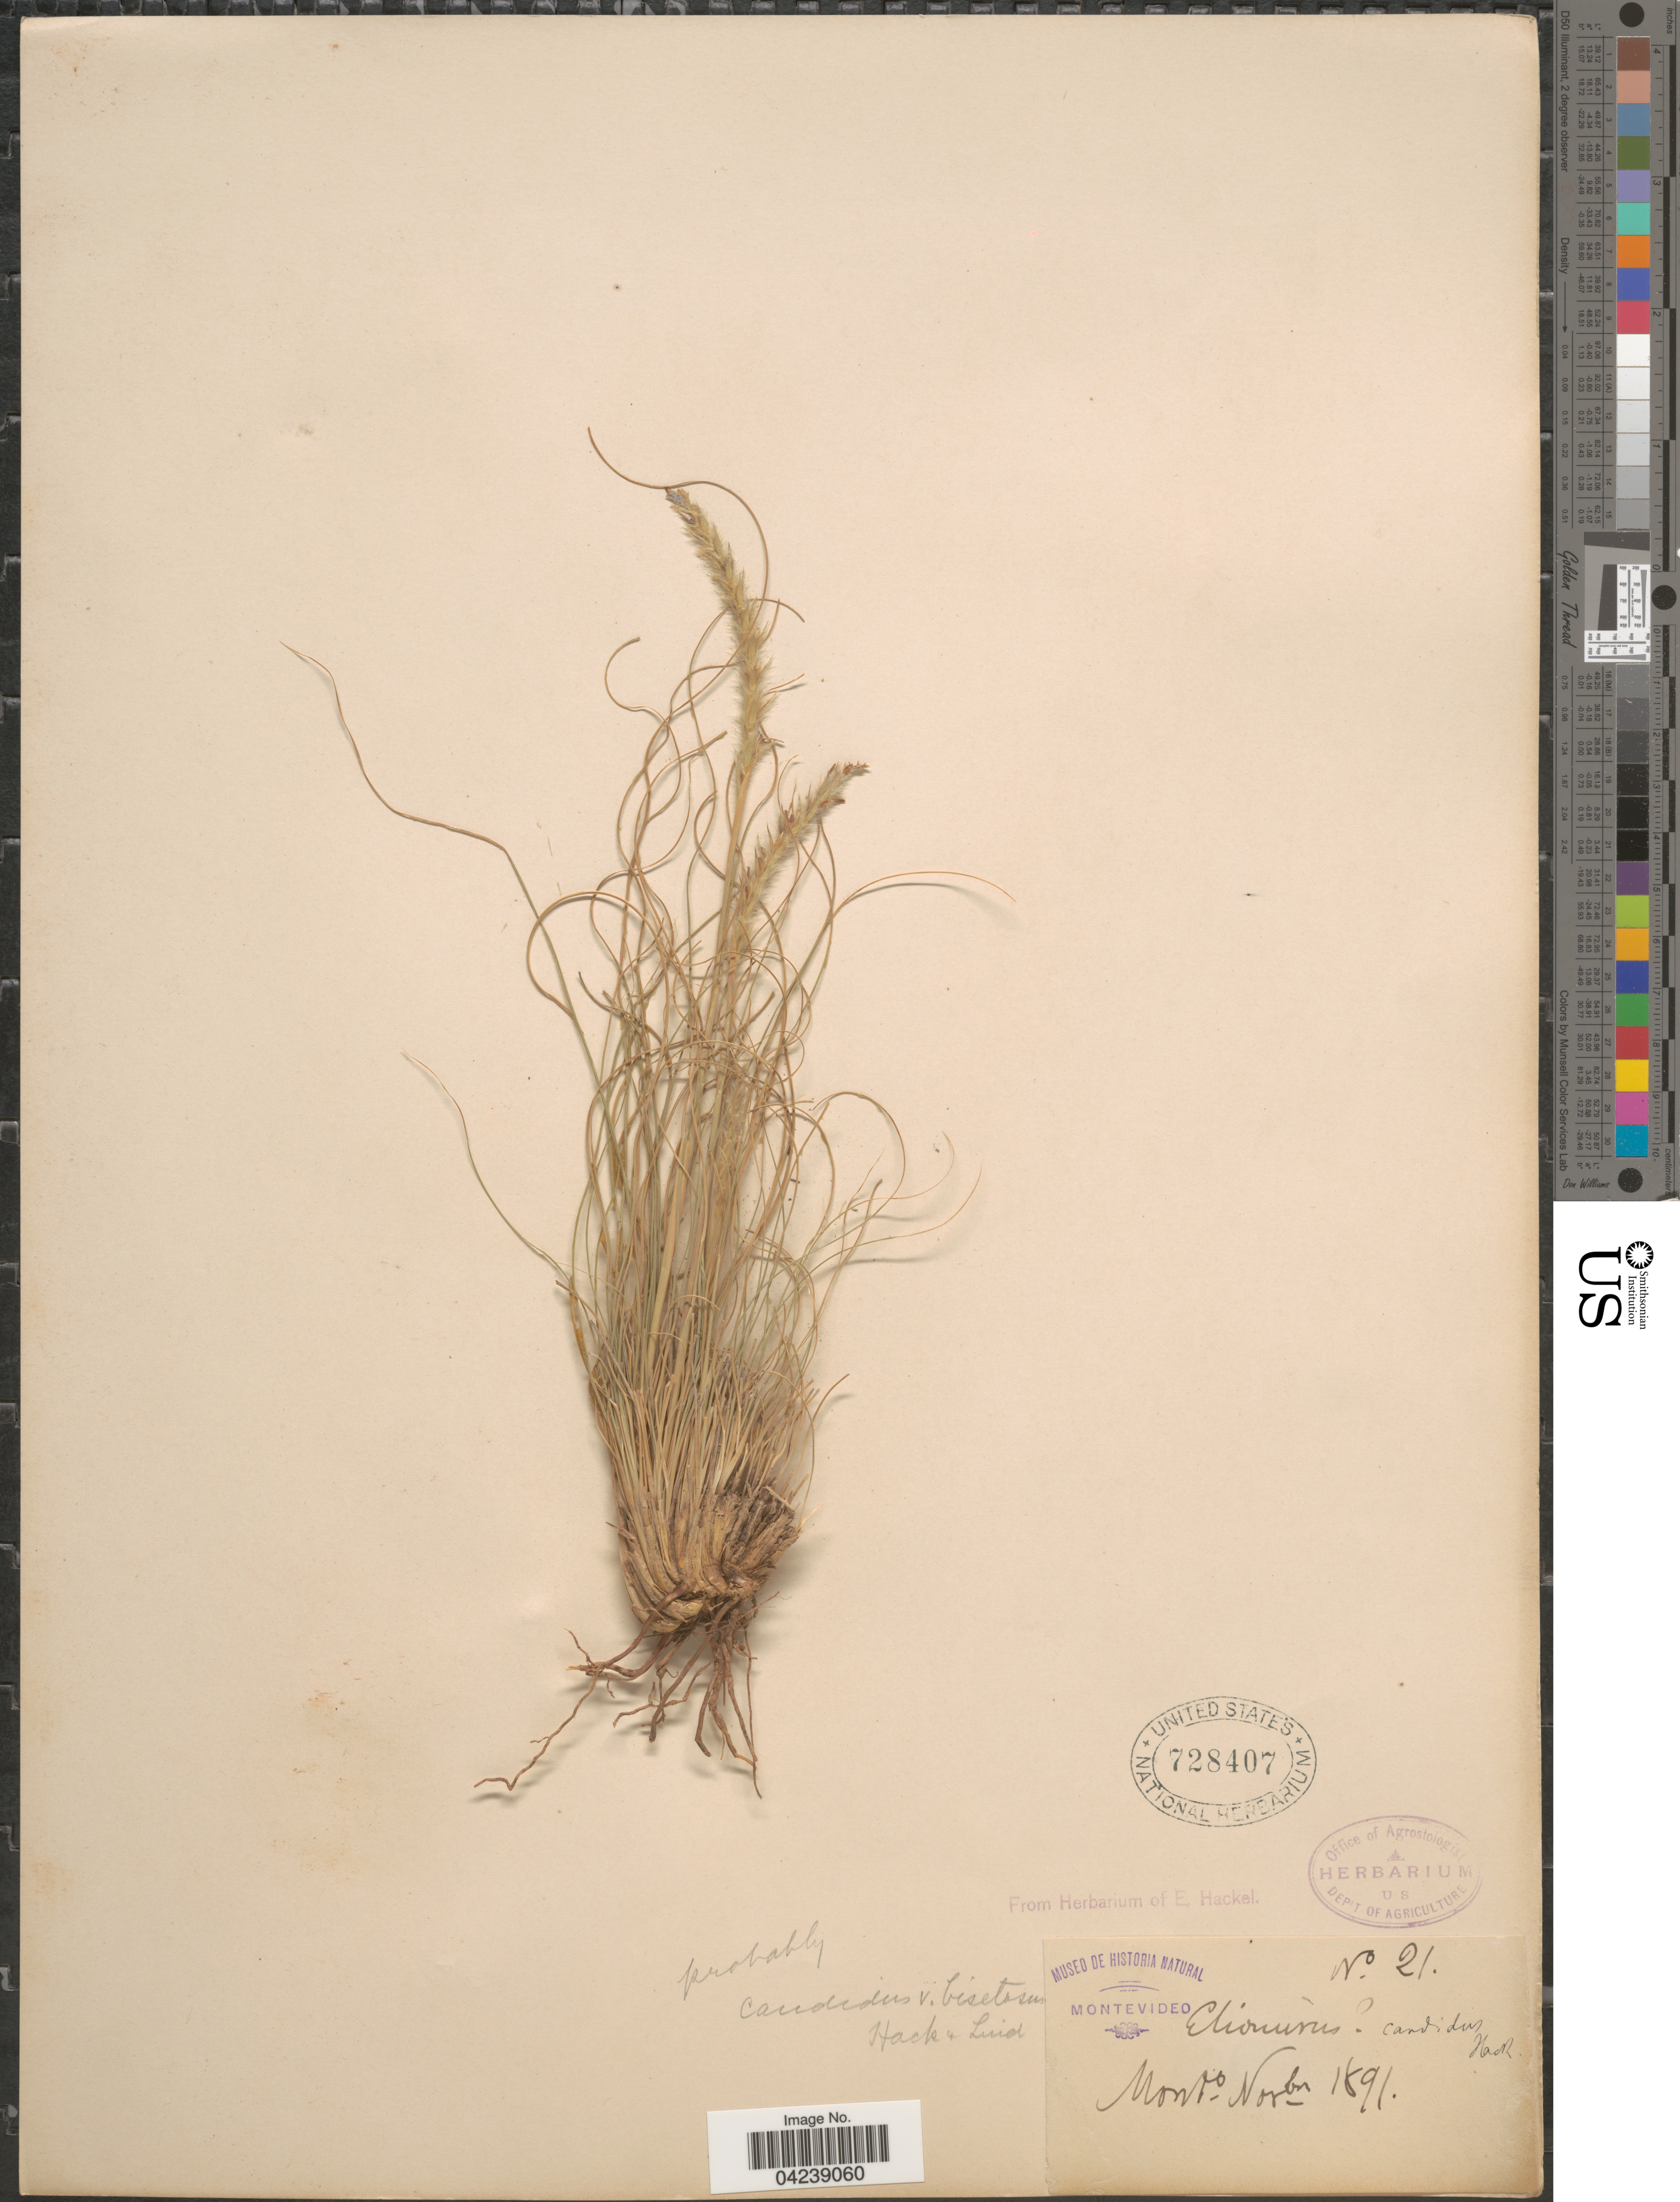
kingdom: Plantae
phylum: Tracheophyta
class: Liliopsida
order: Poales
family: Poaceae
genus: Elionurus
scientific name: Elionurus muticus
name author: (Spreng.) Kuntze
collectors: ex herb. E. Hackel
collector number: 21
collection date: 1891-11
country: Uruguay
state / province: Montevideo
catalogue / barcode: US 728407